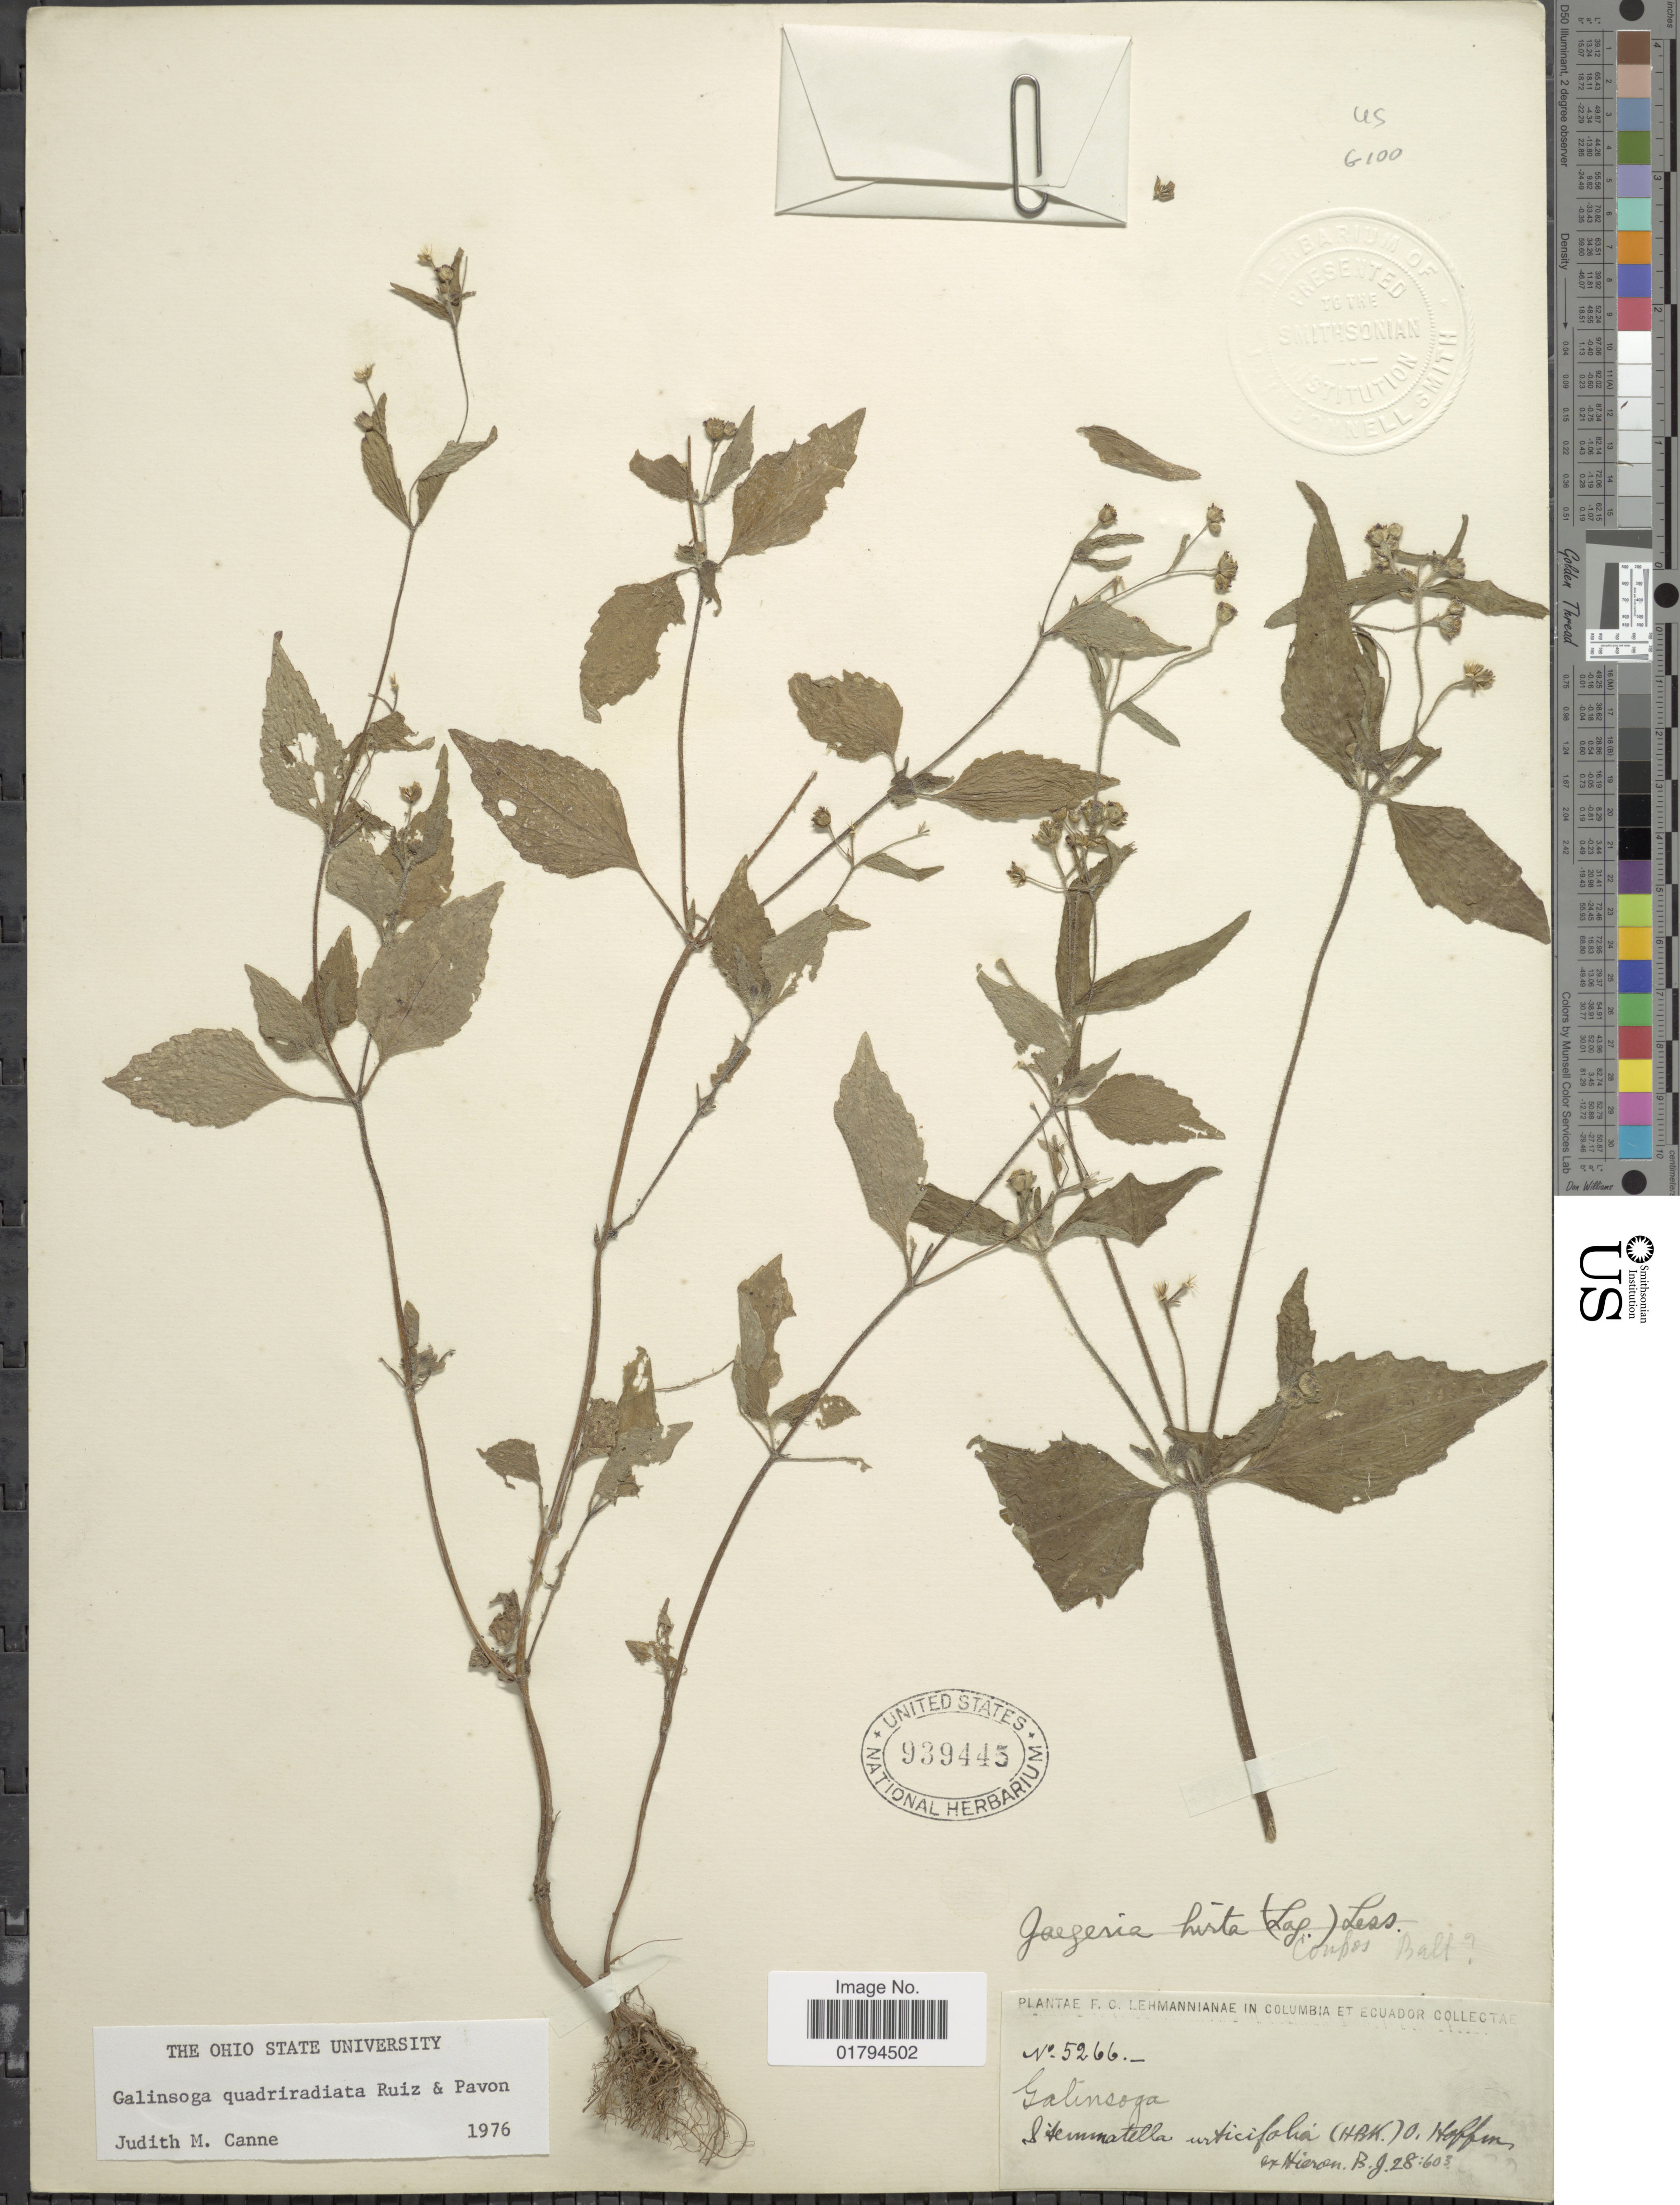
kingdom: Plantae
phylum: Tracheophyta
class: Magnoliopsida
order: Asterales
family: Asteraceae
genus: Galinsoga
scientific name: Galinsoga quadriradiata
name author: Ruiz & Pav.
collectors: F. C. Lehmann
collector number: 5266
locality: Columbia et Ecuador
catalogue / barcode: US 939445